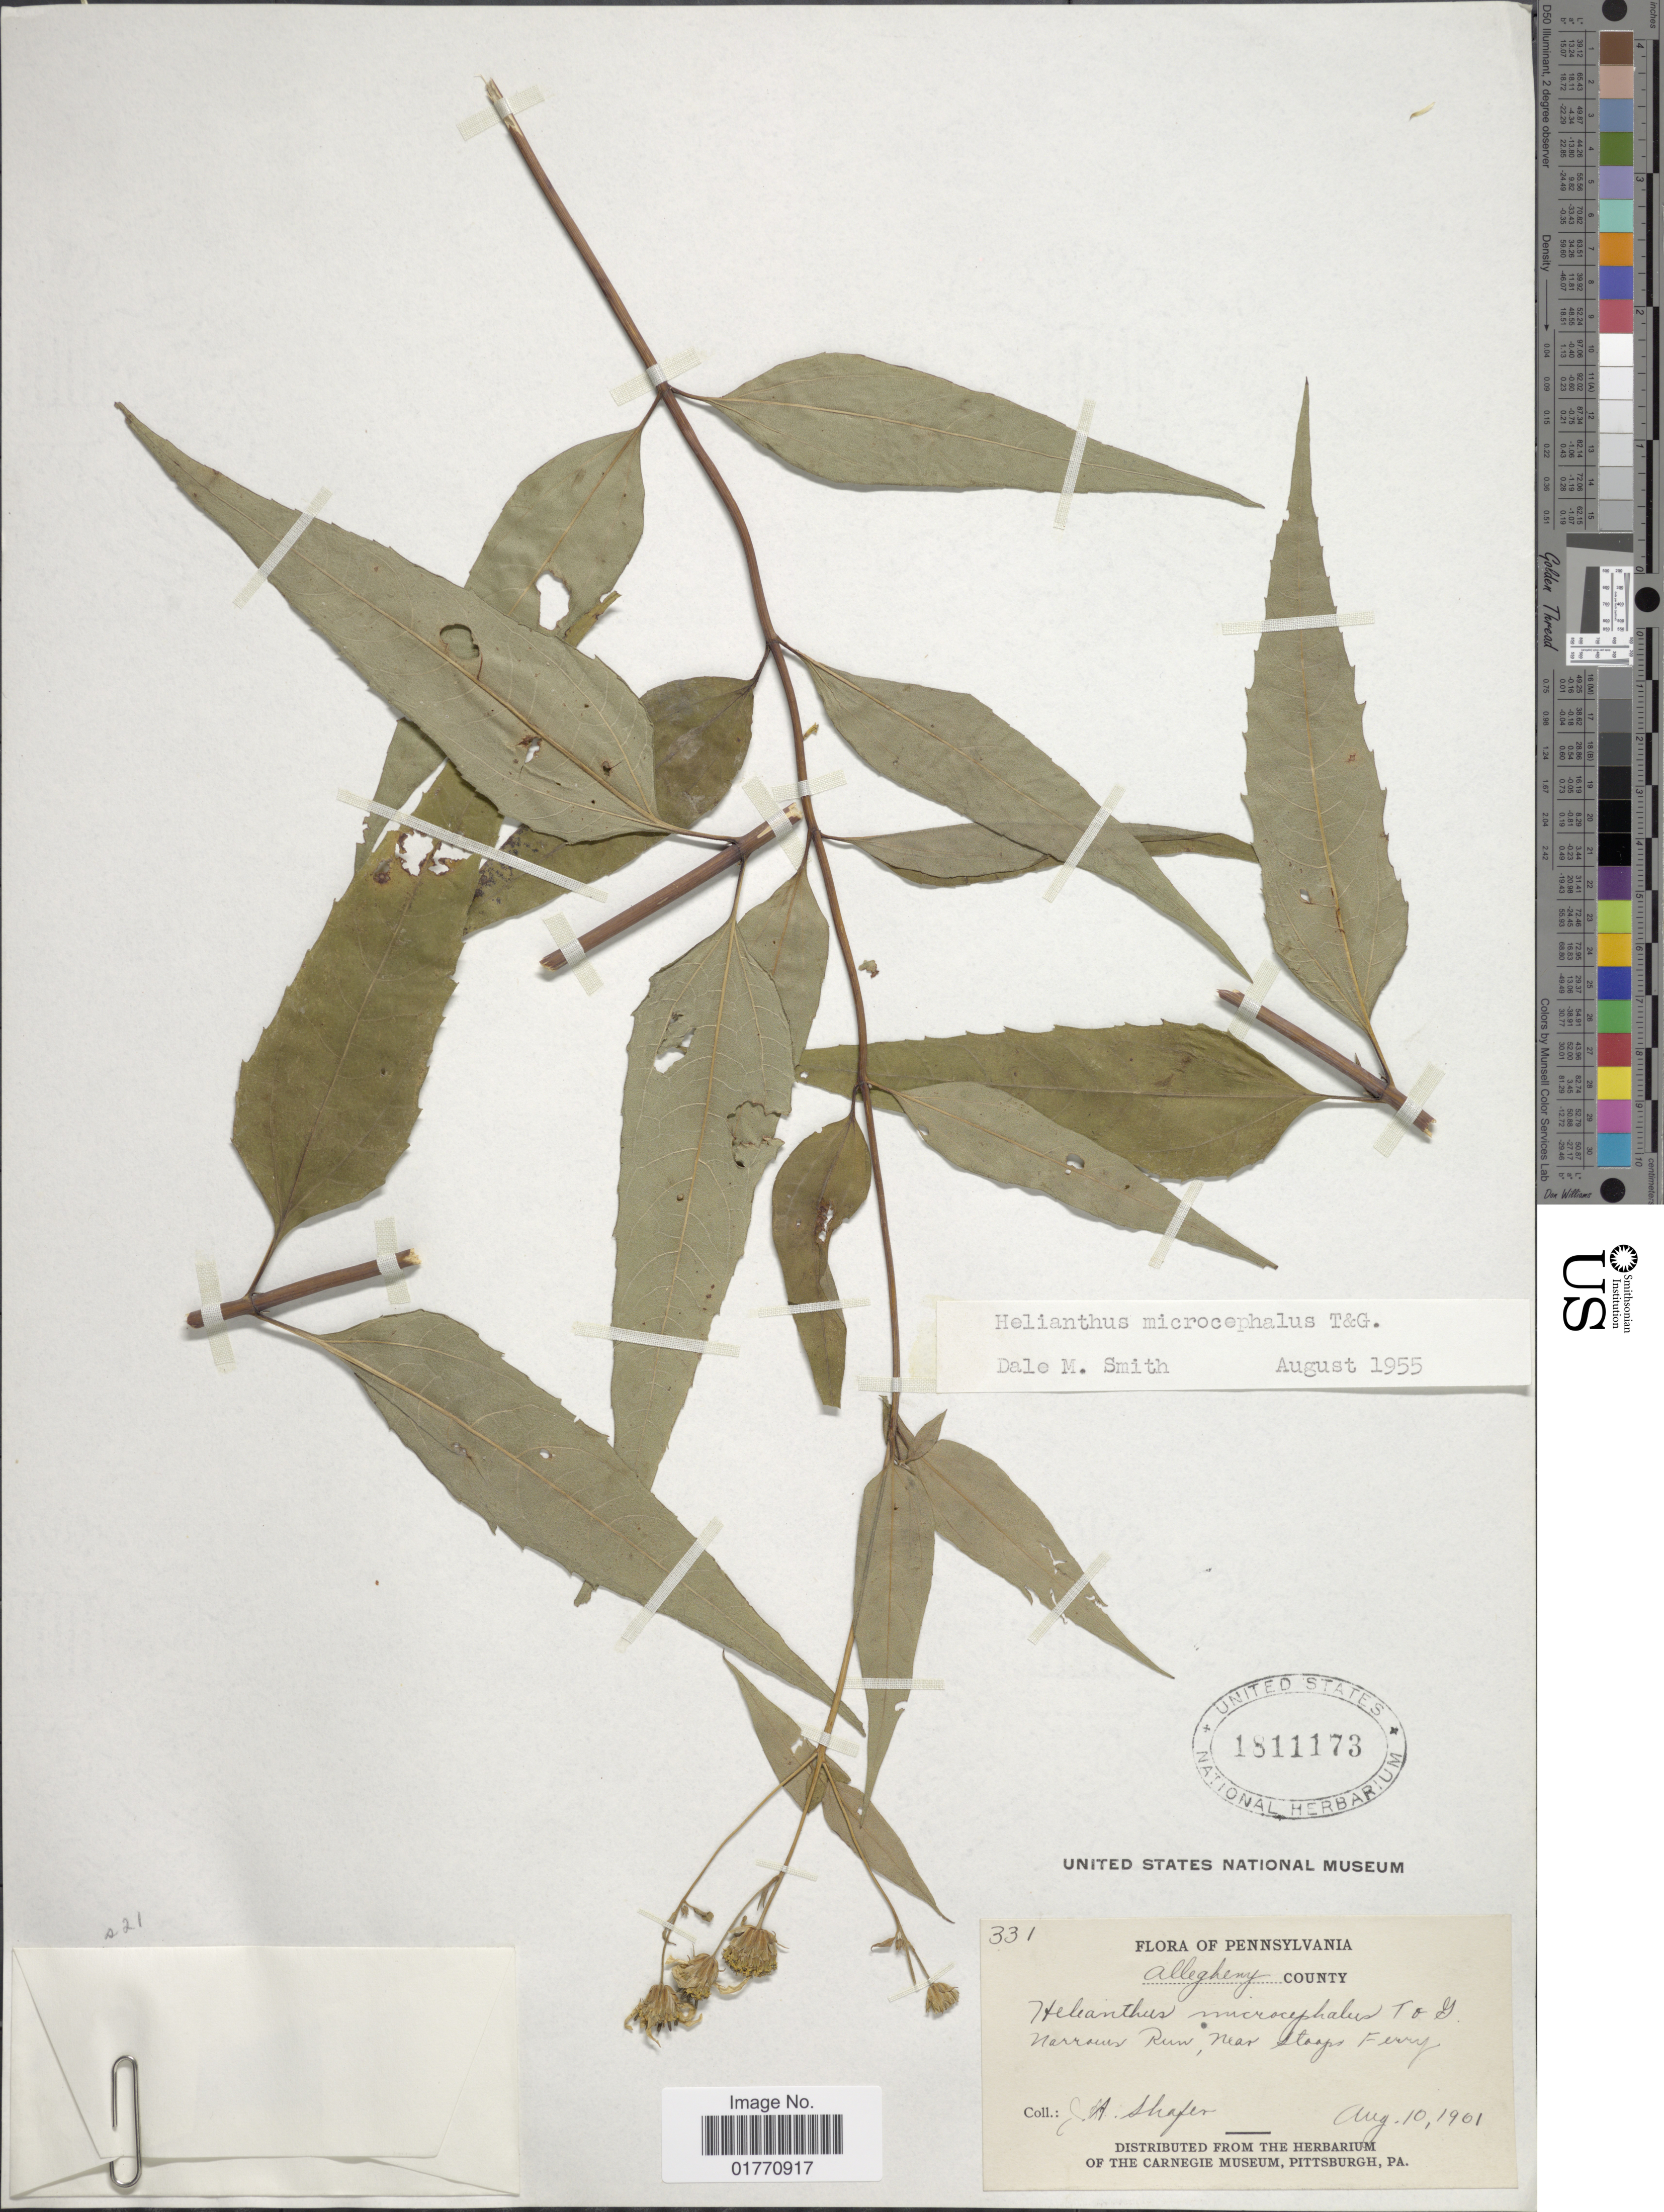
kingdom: Plantae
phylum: Tracheophyta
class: Magnoliopsida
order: Asterales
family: Asteraceae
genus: Helianthus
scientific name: Helianthus microcephalus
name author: Torr. & A. Gray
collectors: J. A. Shafer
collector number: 331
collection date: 1901-08-10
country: United States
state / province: Pennsylvania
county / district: Allegheny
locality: Allegheny County, Narrows Run, near Stoops Ferry.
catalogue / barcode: US 1811173